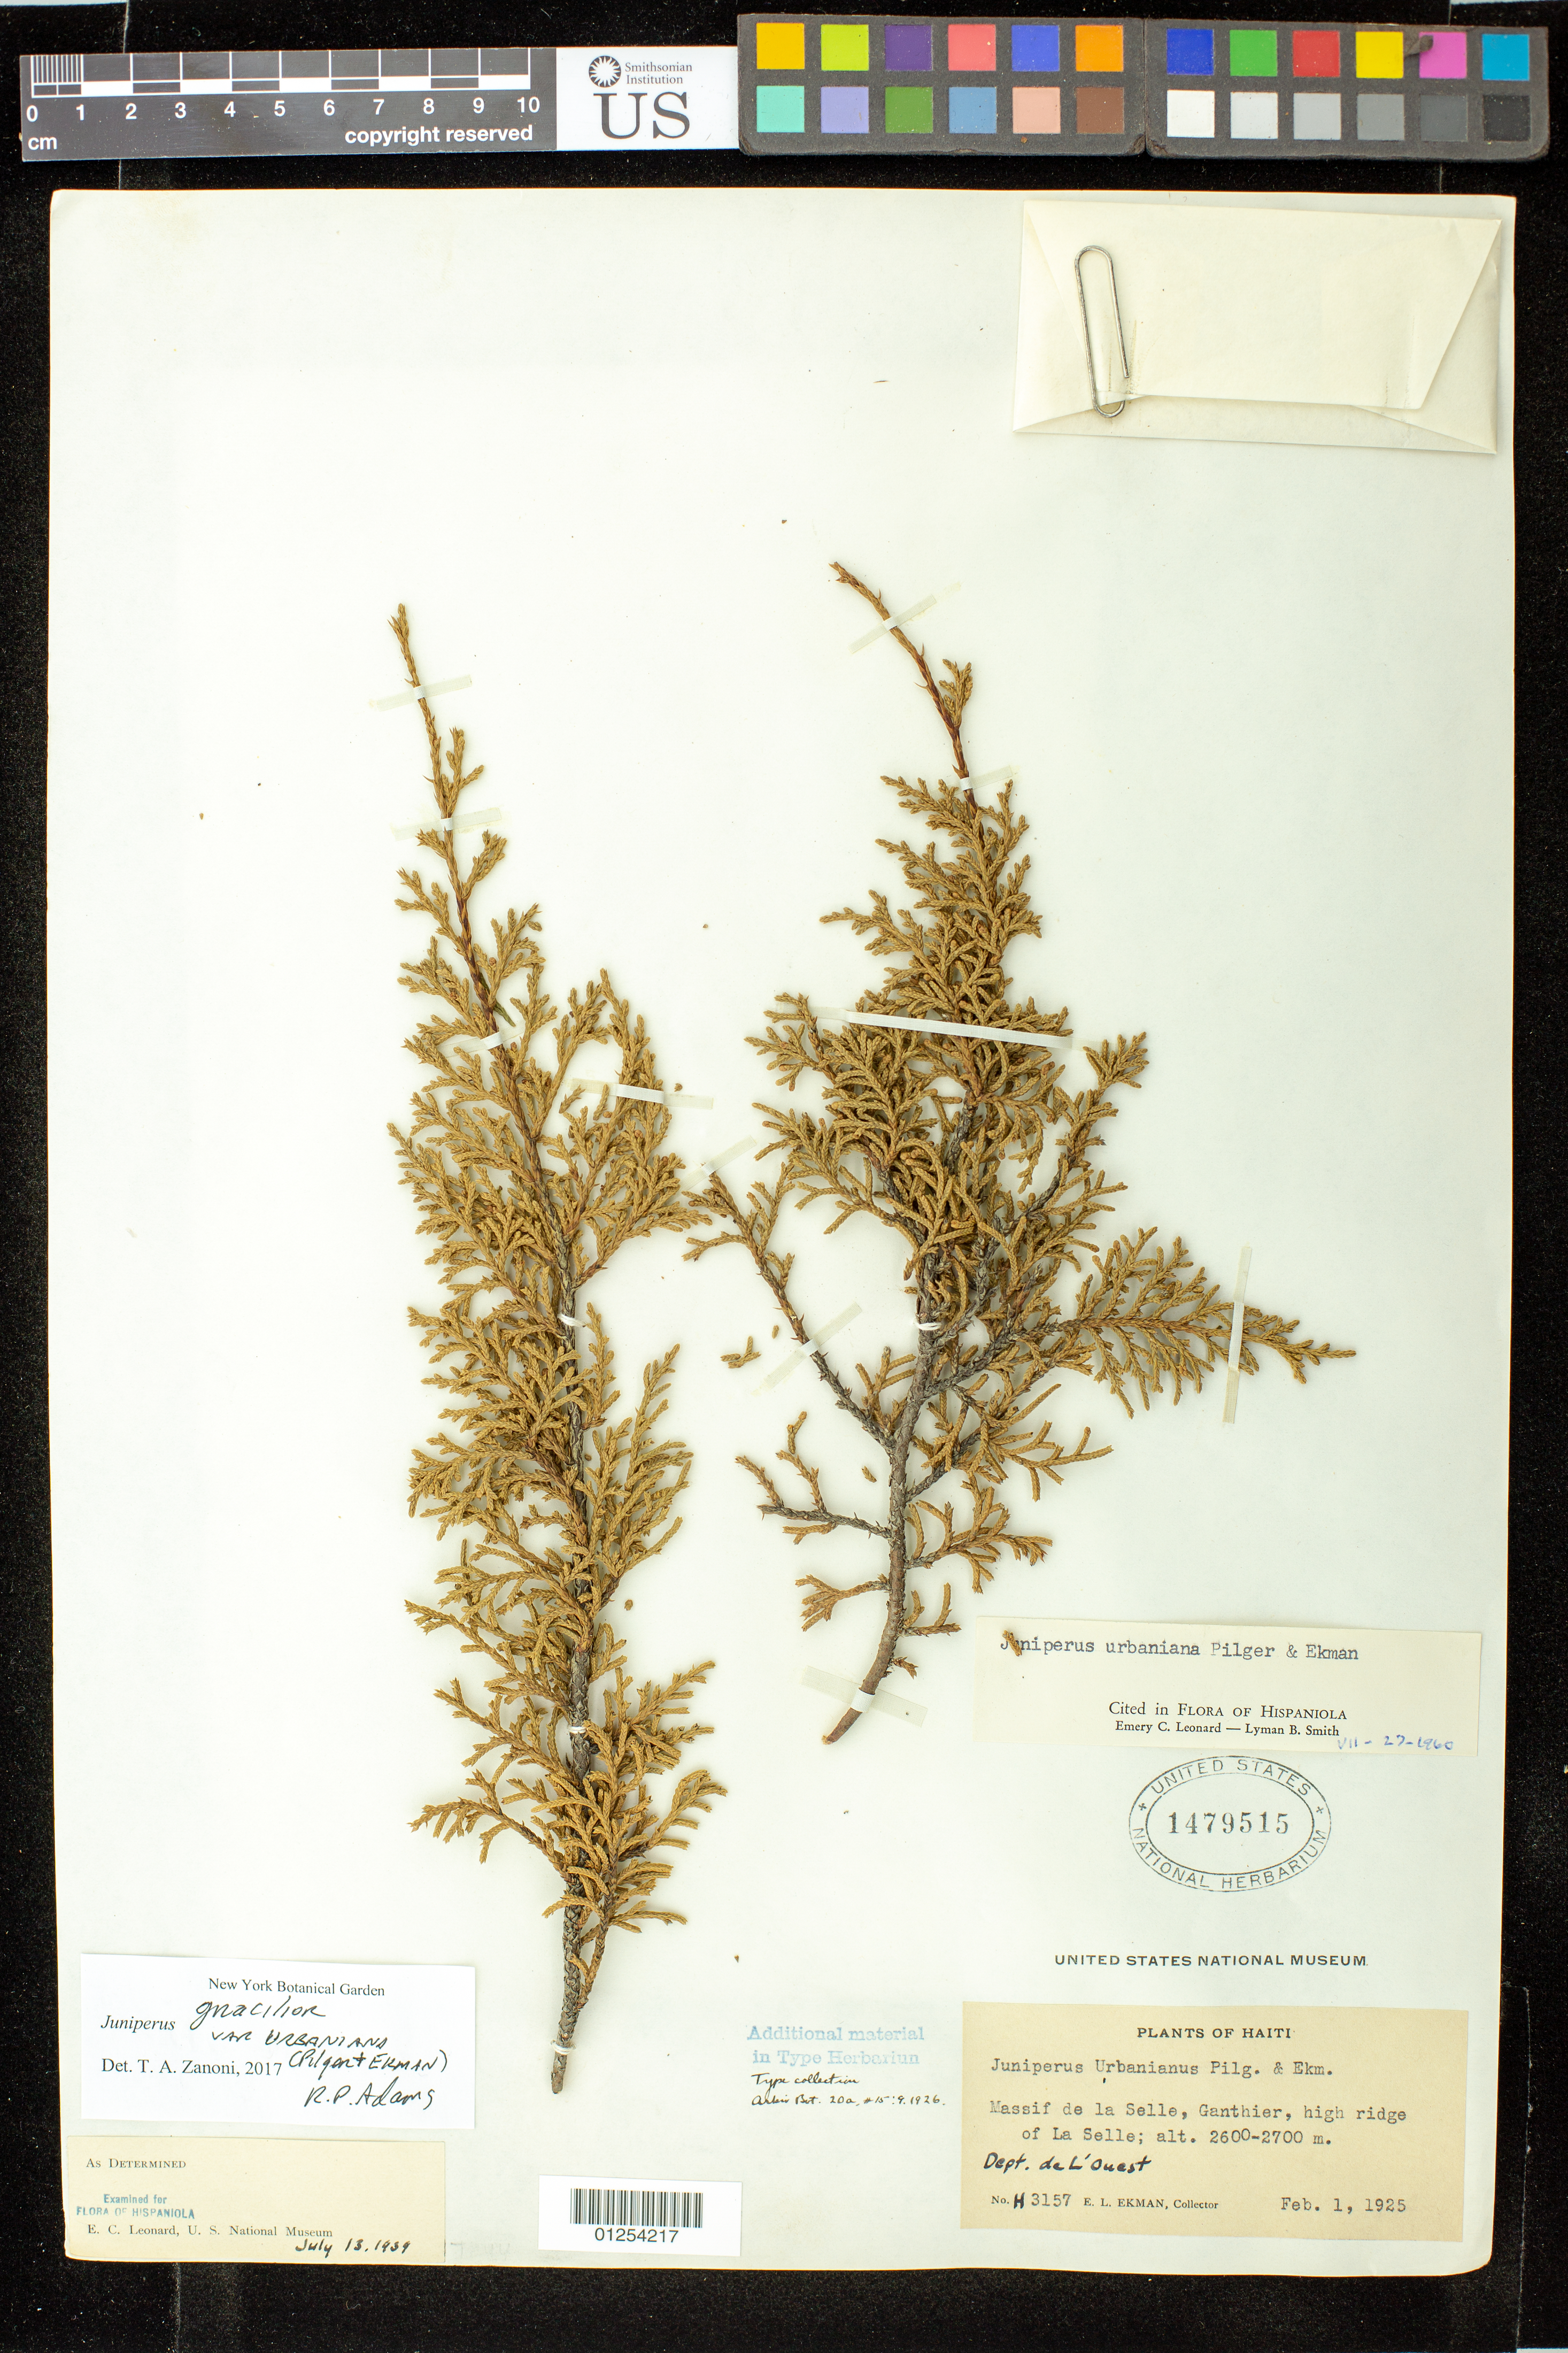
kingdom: Plantae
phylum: Tracheophyta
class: Pinopsida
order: Pinales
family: Cupressaceae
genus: Juniperus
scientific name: Juniperus gracilior var. urbaniana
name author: (Pilg. &) R.P. Adams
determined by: Zanoni, T. A., (NY), New York Botanical Garden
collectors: E. L. Ekman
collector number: H3157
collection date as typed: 01 Feb 1925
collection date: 1925-02-01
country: Haiti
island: Hispaniola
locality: Massif de la Selle, Ganthier, high ridge of La Selle. Dept. deL'Ouest.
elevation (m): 2600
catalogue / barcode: US 1479515